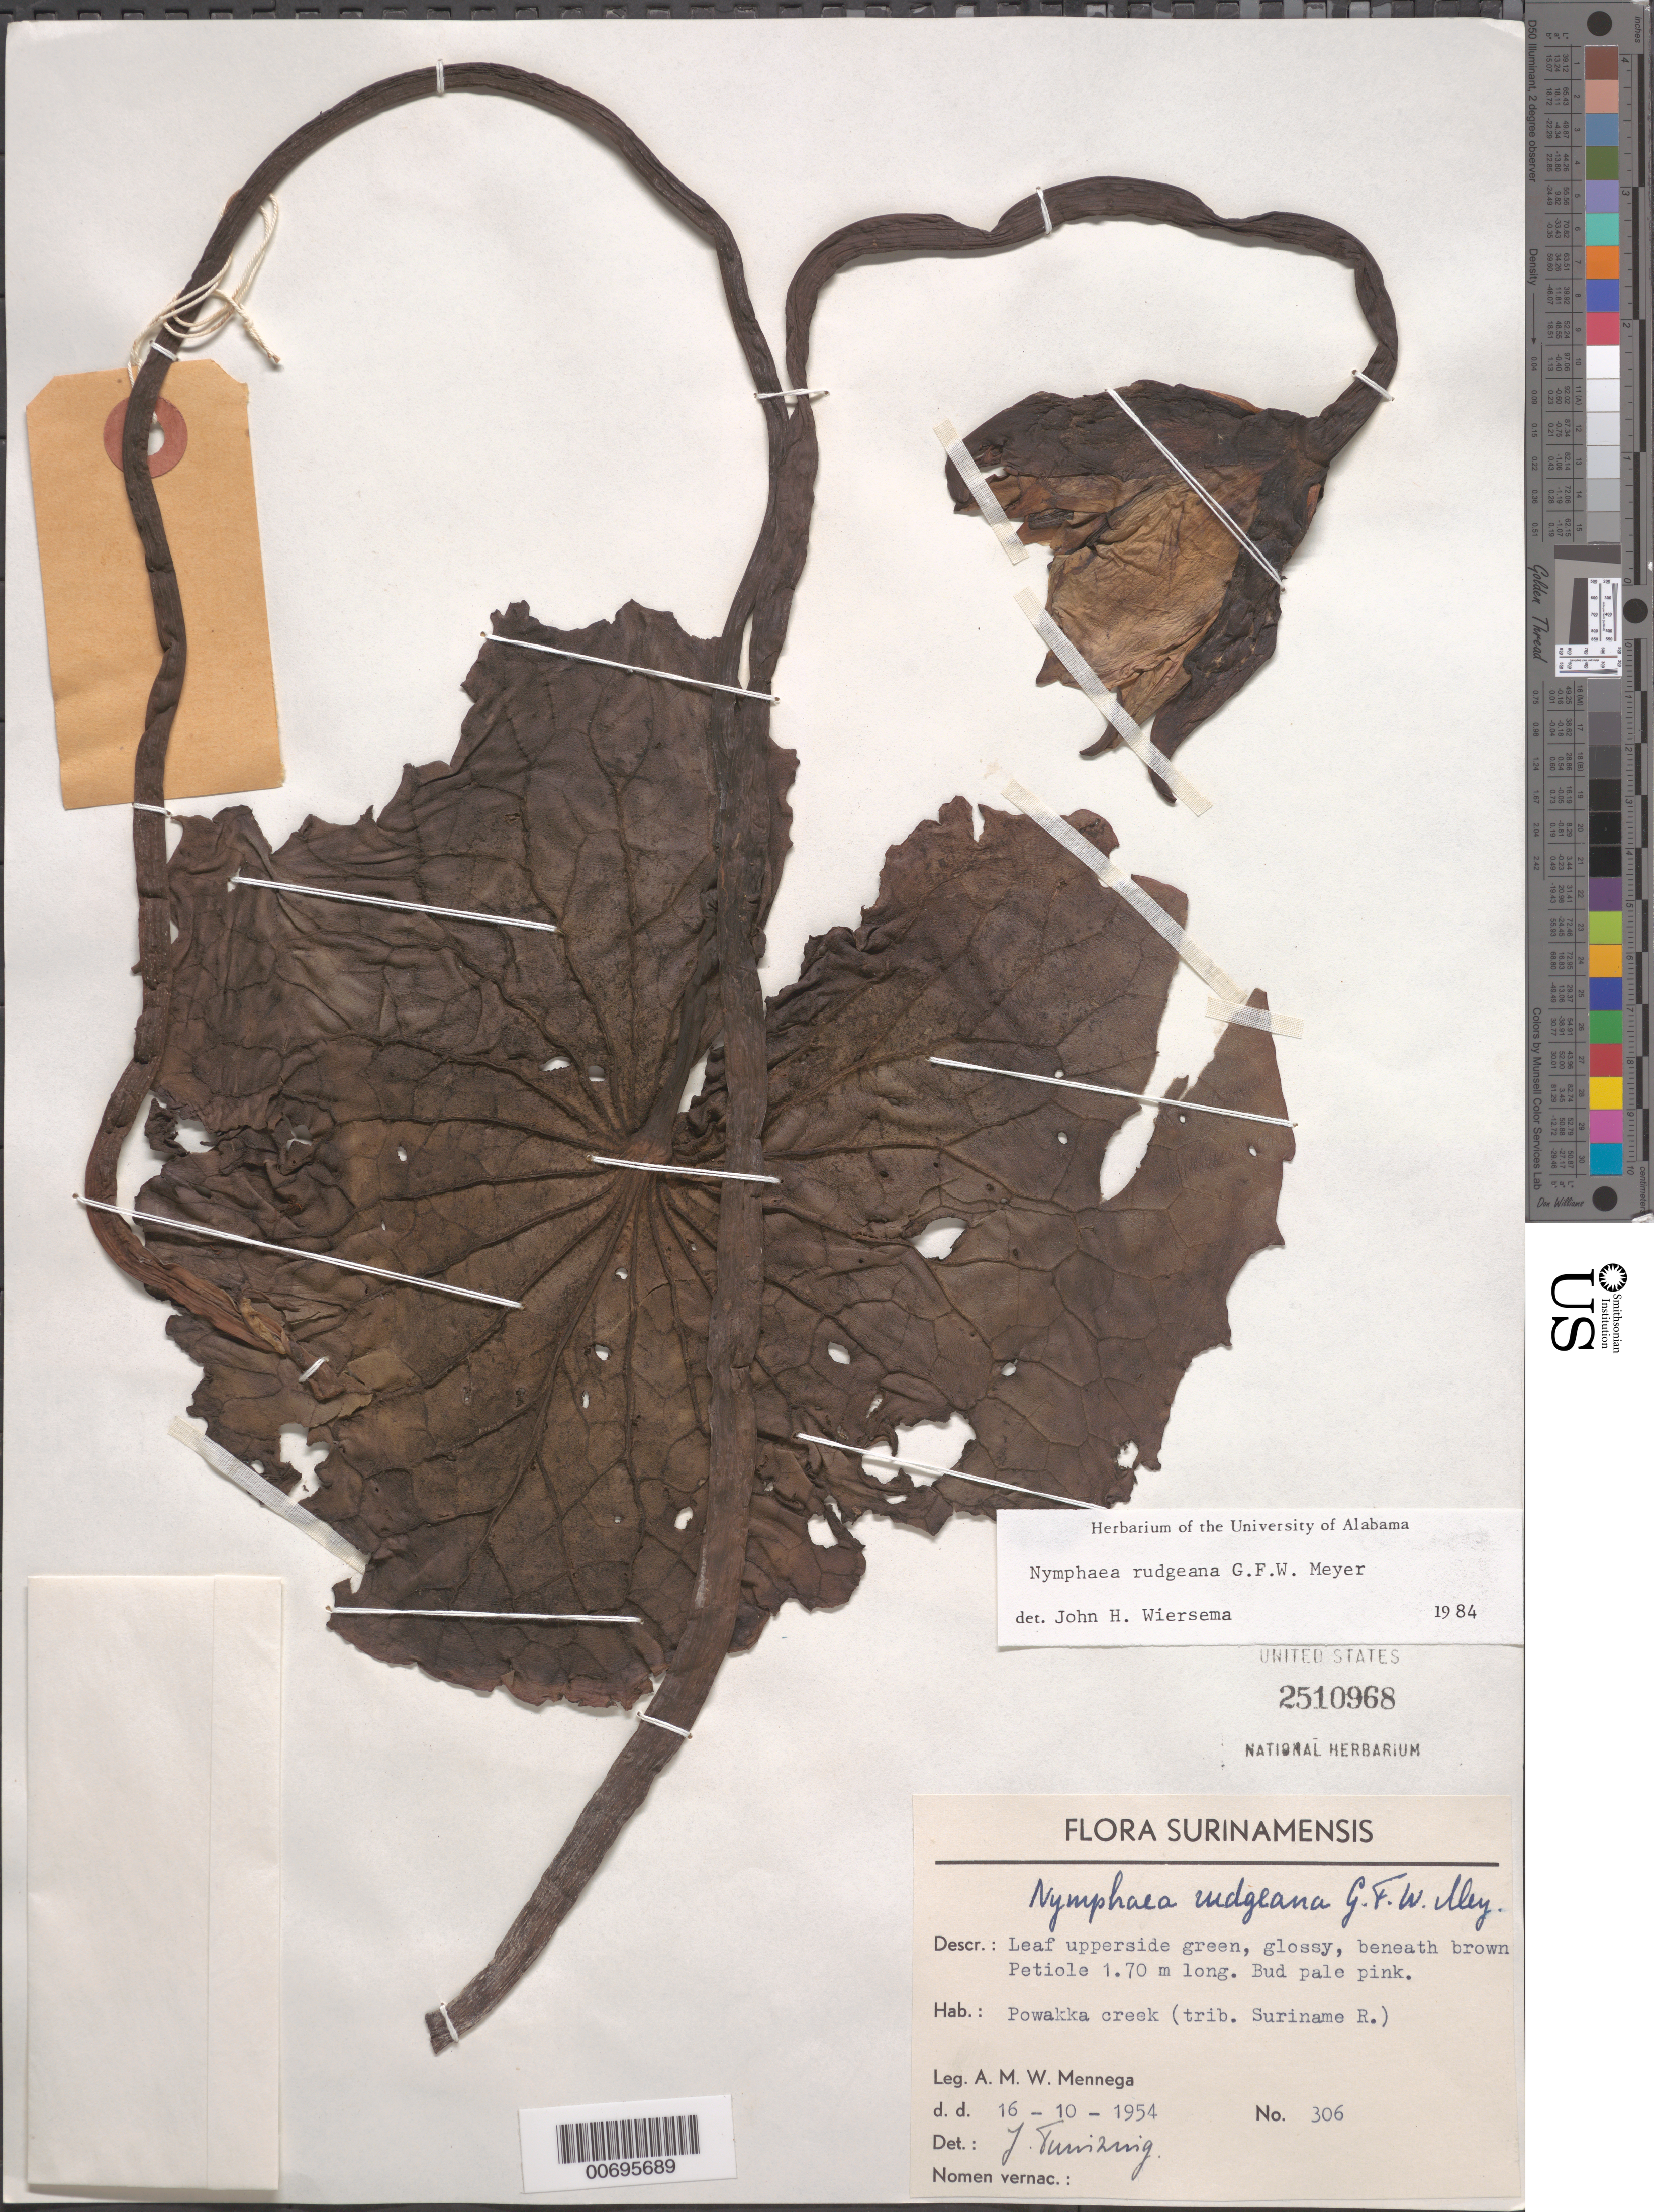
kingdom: Plantae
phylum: Tracheophyta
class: Magnoliopsida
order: Nymphaeales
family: Nymphaeaceae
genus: Nymphaea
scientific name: Nymphaea rudgeana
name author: G. Mey.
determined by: Wiersema, John H.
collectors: A. M. Mennega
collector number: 306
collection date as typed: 16-Oct-54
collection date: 1954-10-16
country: Suriname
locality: Couroupina Creek at Zanderij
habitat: Creek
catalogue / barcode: US 2510968